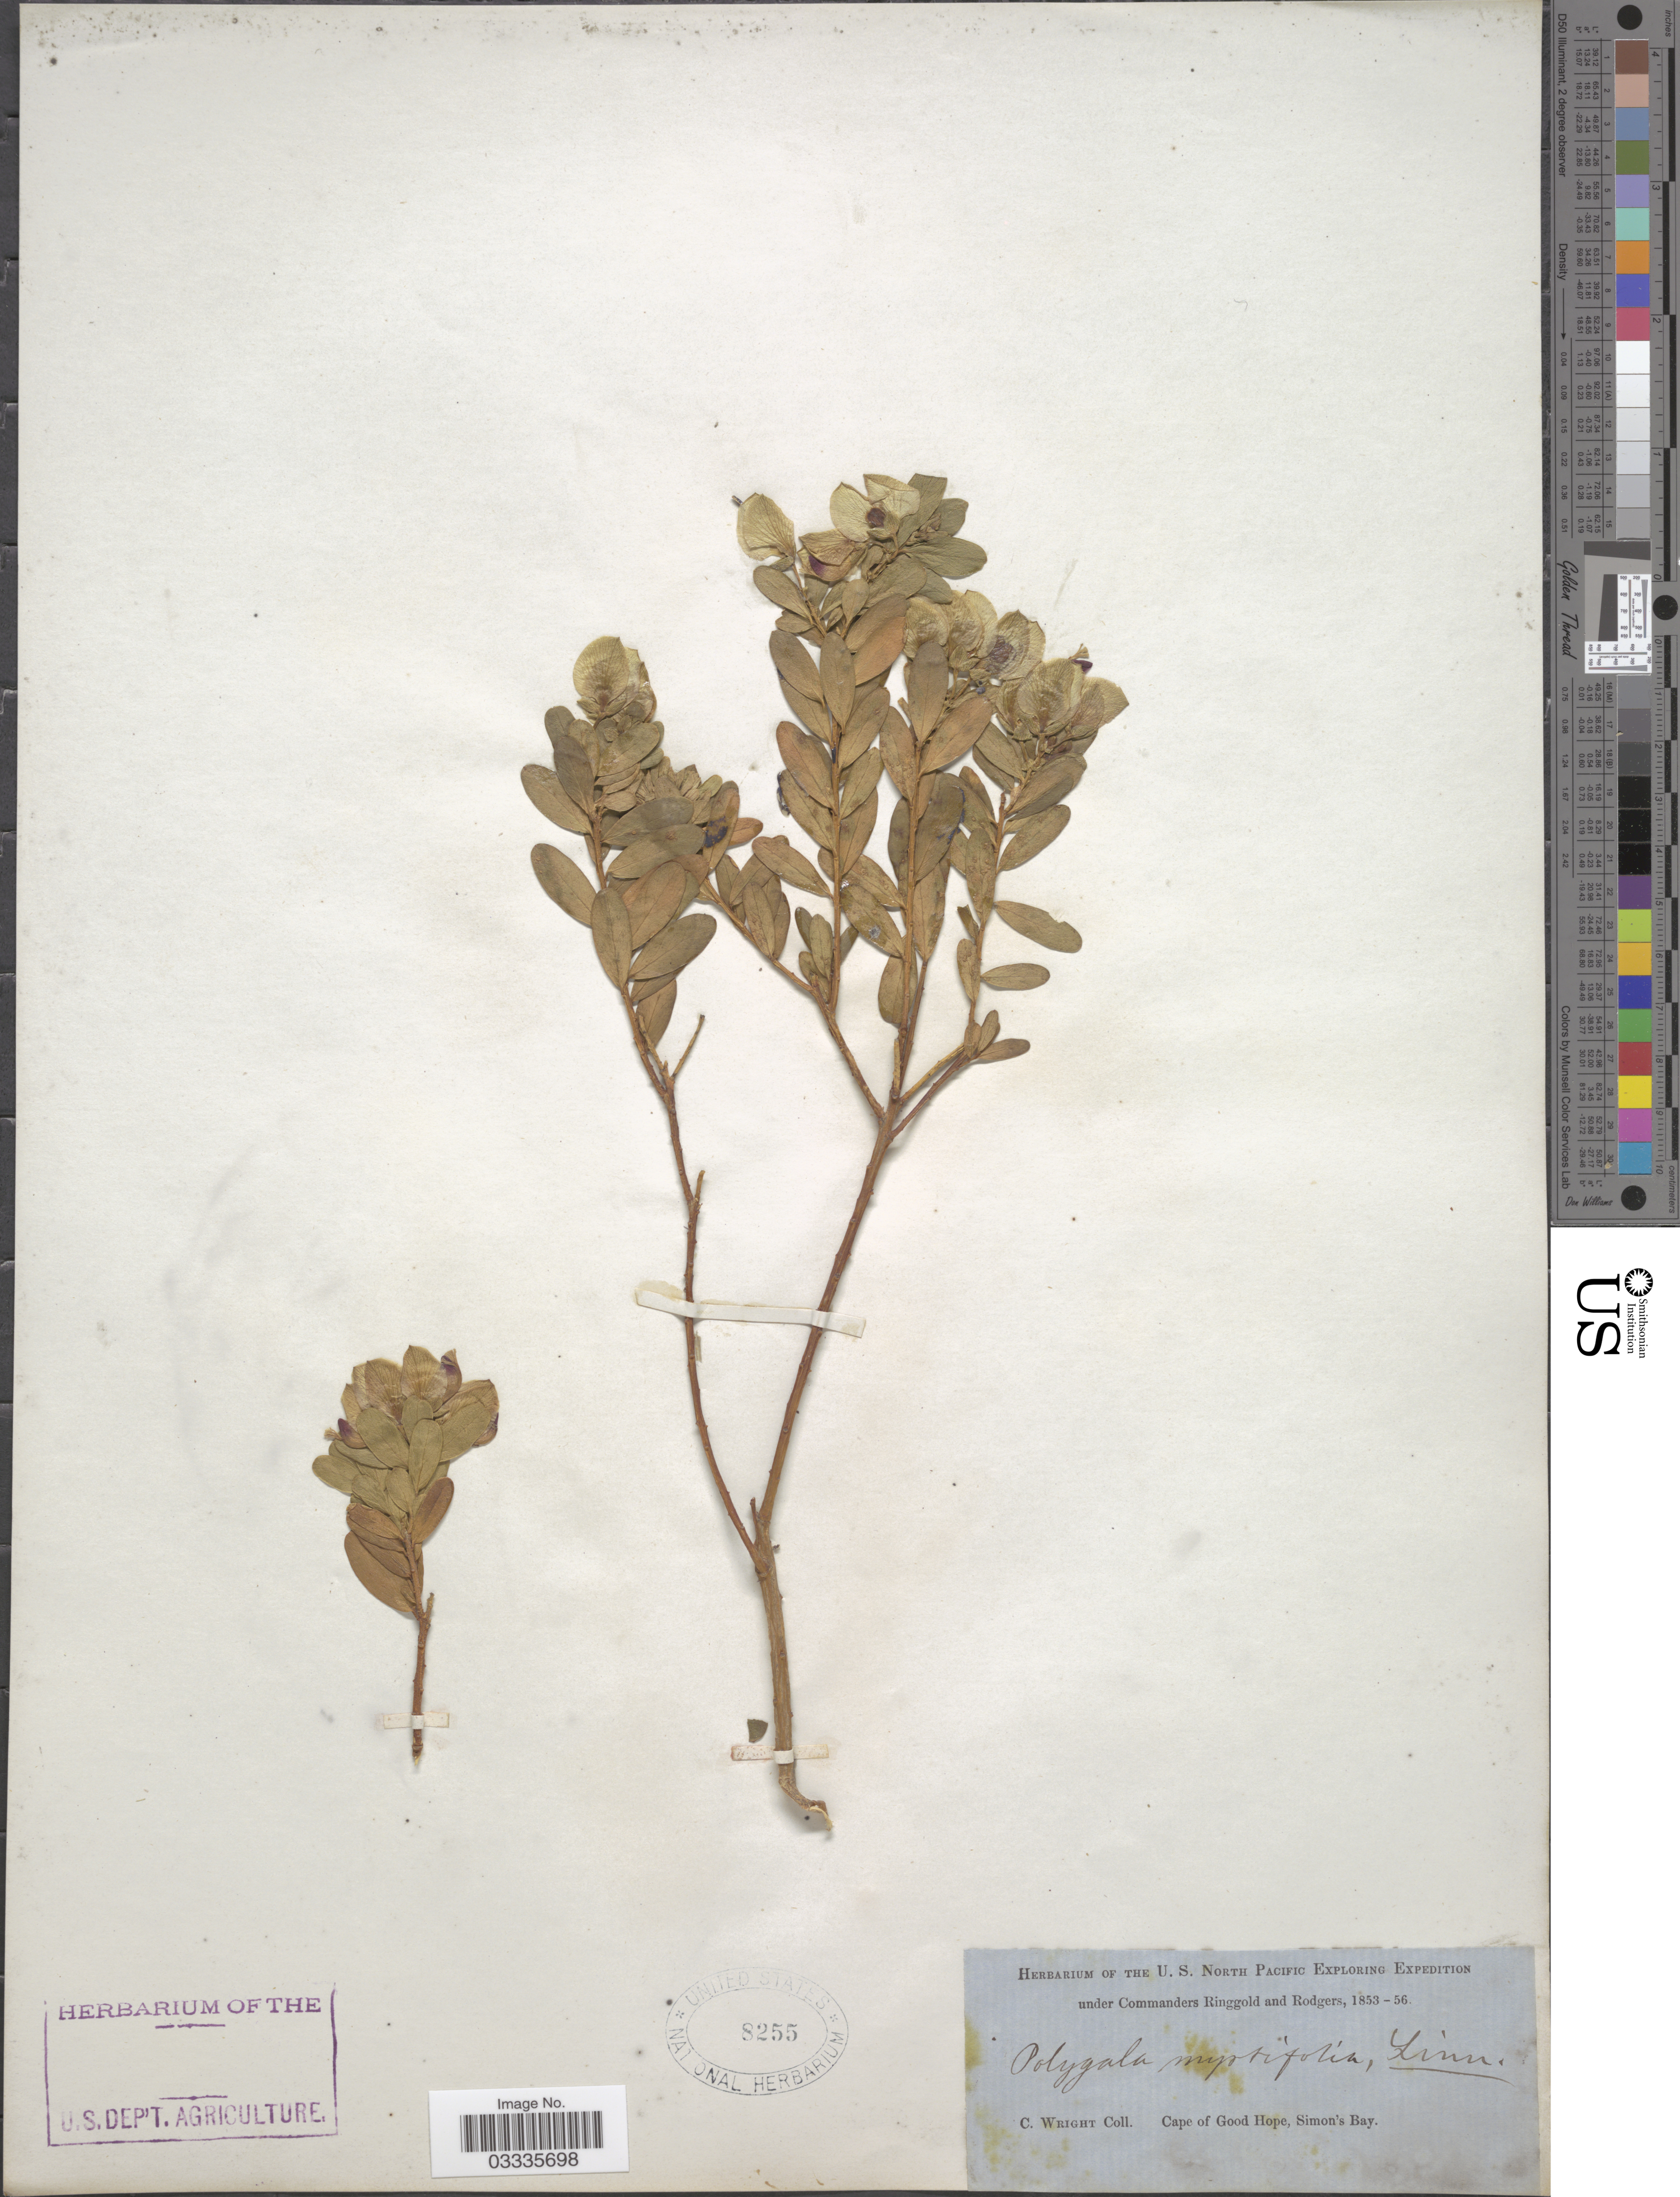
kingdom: Plantae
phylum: Tracheophyta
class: Magnoliopsida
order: Fabales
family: Polygalaceae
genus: Polygala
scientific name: Polygala myrtifolia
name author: L.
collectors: C. Wright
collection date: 1853/1856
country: South Africa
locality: Cape of Good Hope, Simon's Bay.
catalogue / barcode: US 8255